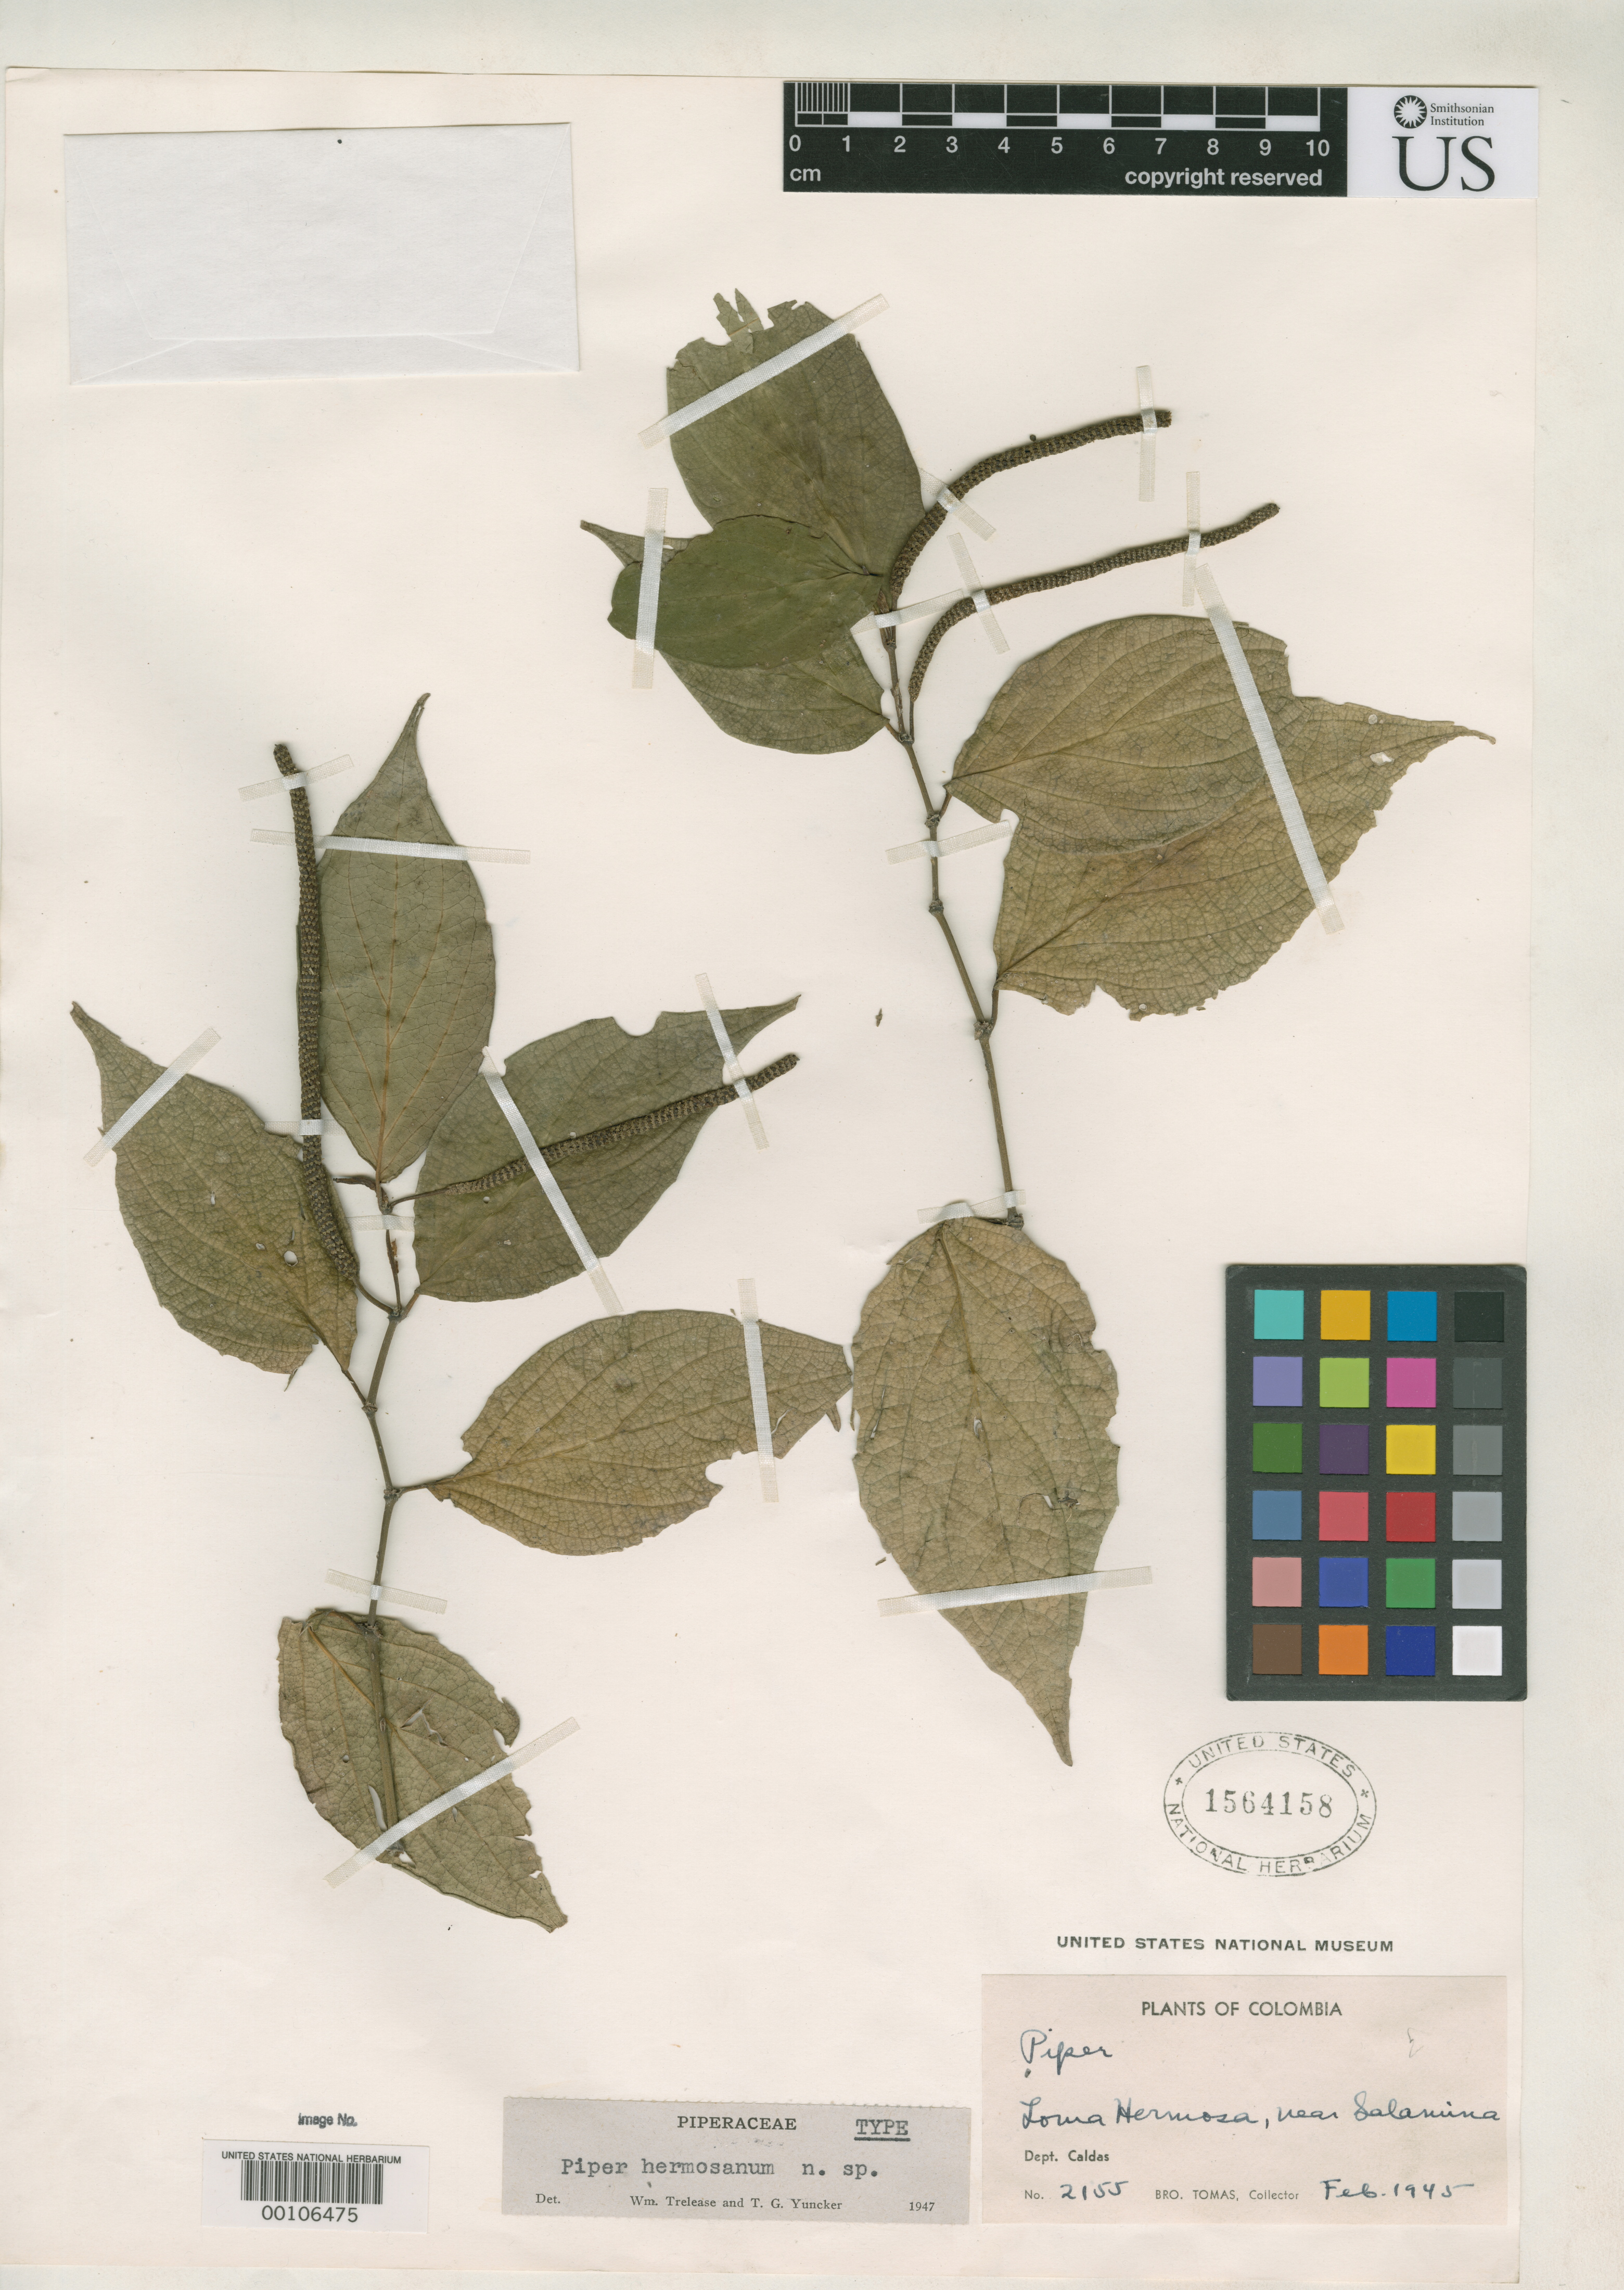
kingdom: Plantae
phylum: Tracheophyta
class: Magnoliopsida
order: Piperales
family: Piperaceae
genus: Piper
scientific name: Piper hermosanum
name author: Yunck. in Trel. & Yunck.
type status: Holotype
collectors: B. Tomas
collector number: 2155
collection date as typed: Feb 1945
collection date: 1945-02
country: Colombia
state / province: Caldas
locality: Loma Hermosa, near SalaMina.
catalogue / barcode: US 1564158